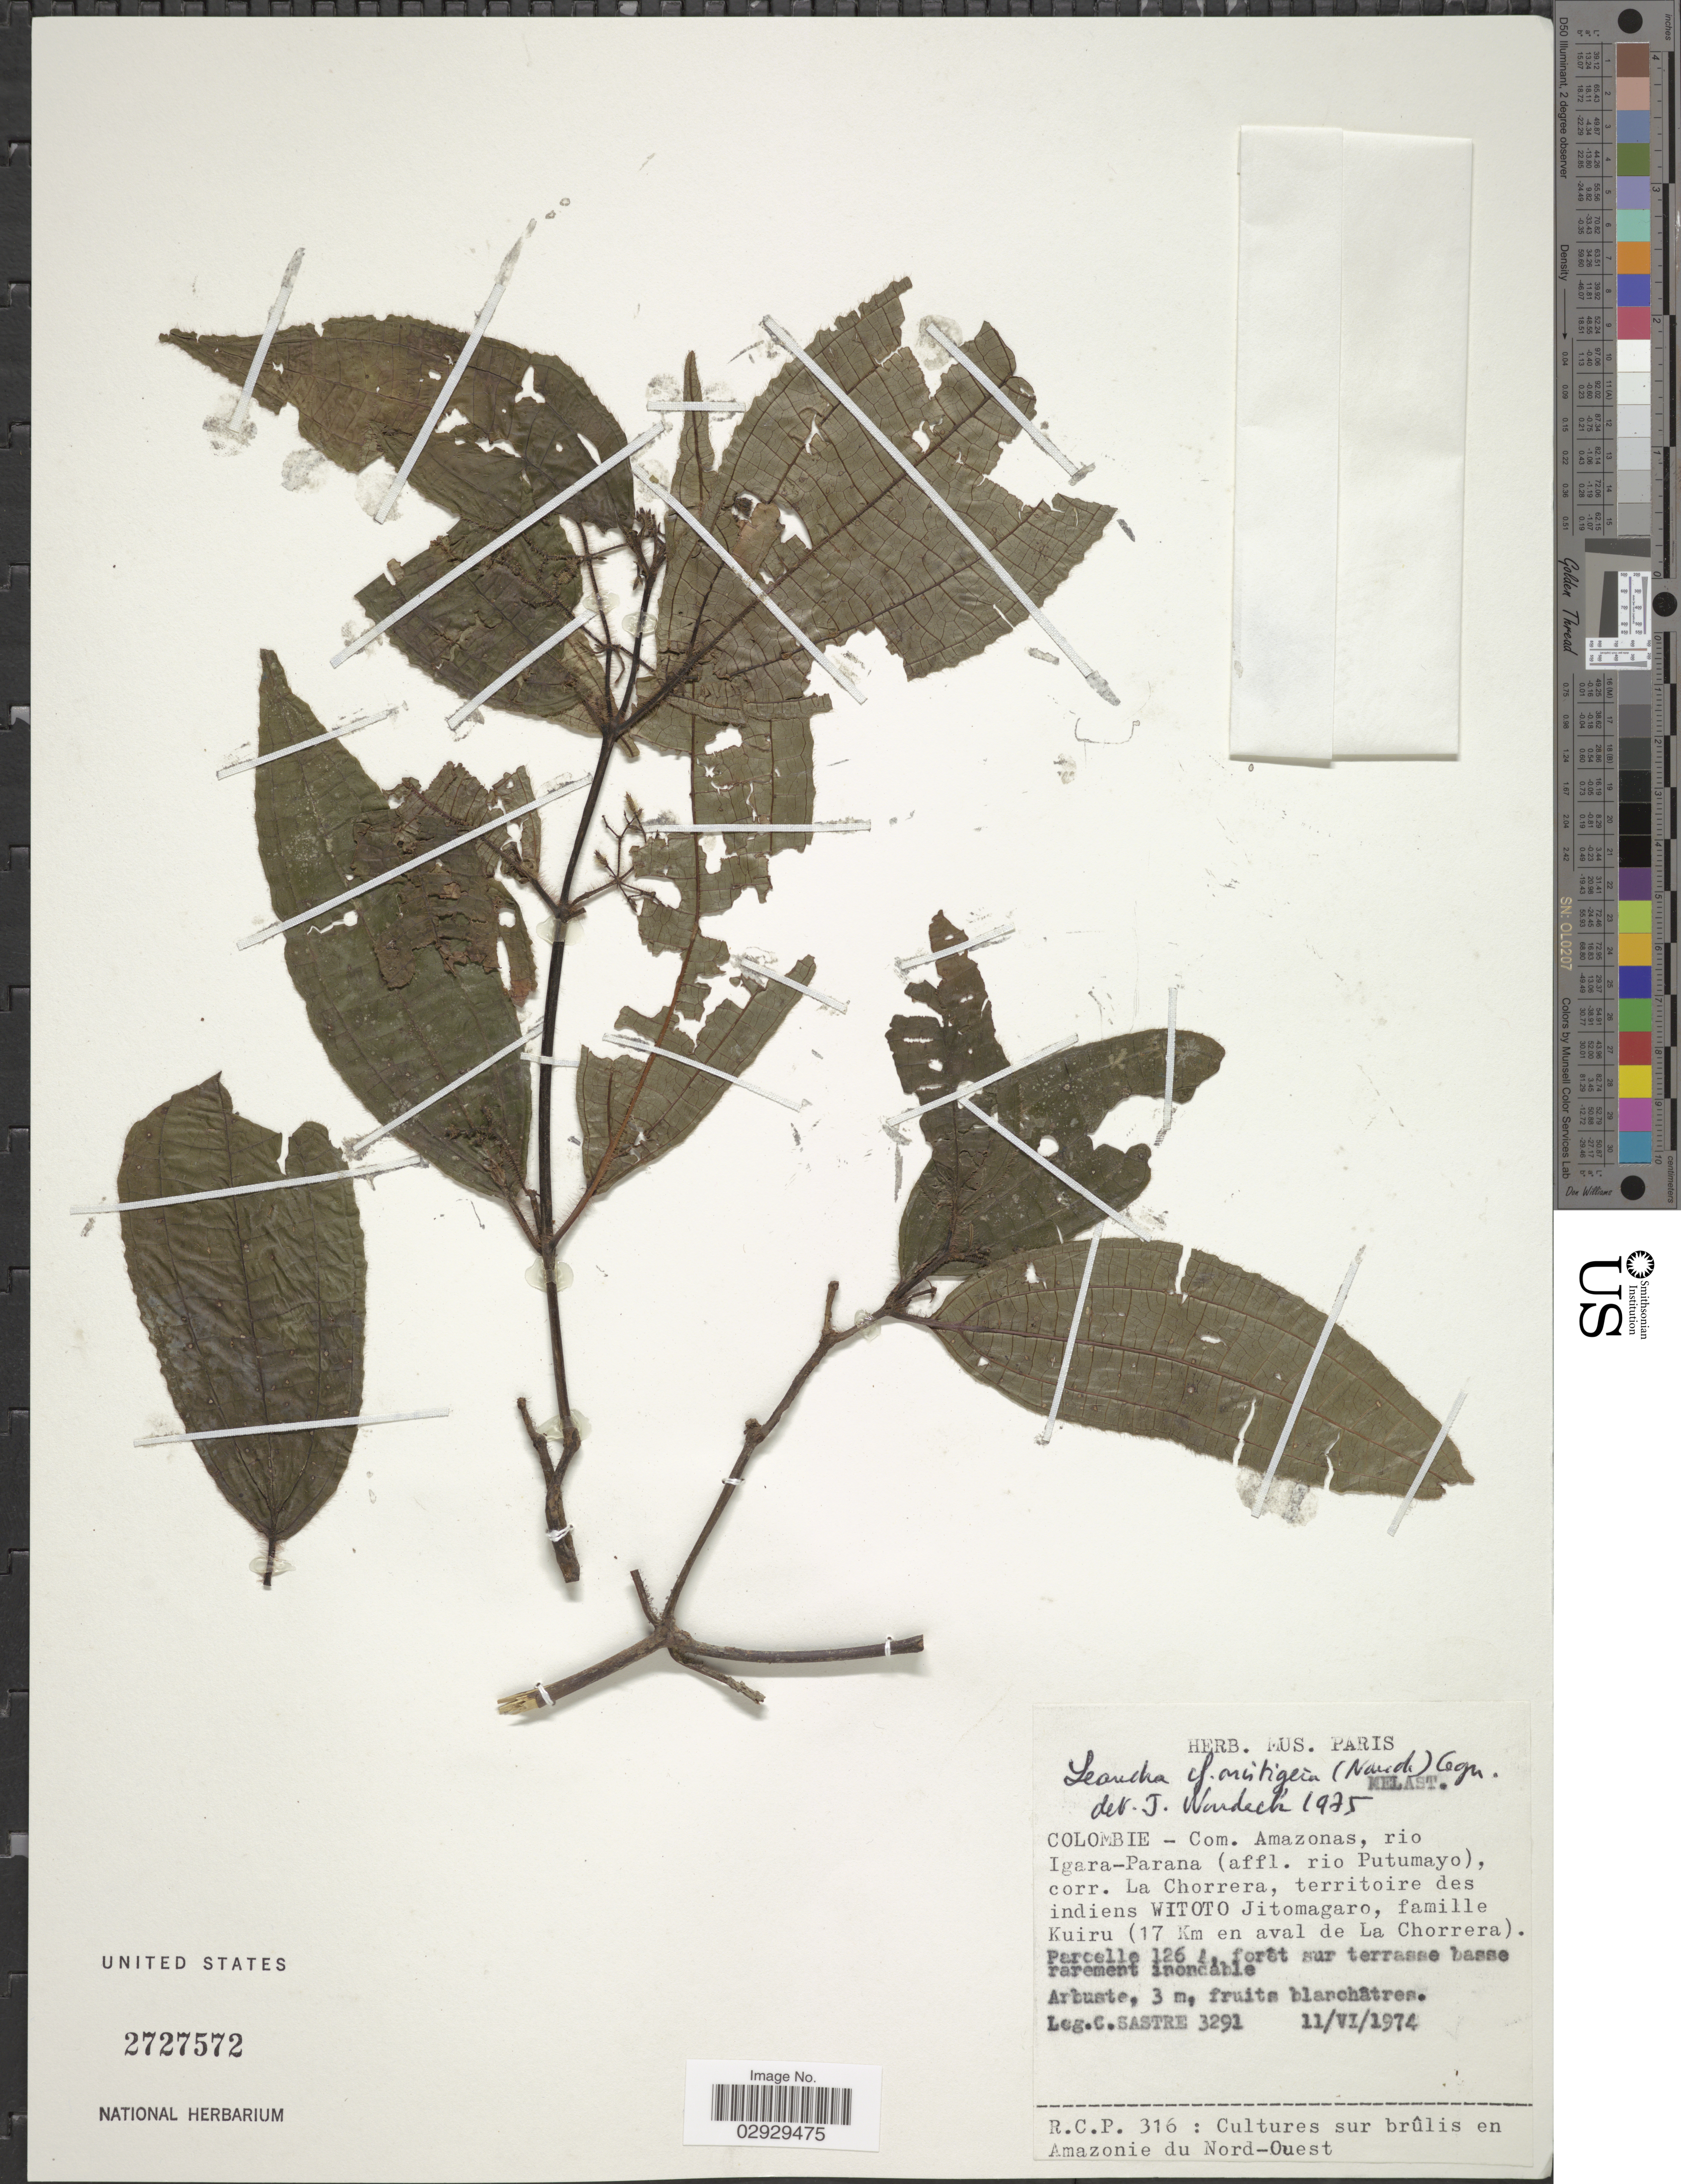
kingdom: Plantae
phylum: Tracheophyta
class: Magnoliopsida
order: Myrtales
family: Melastomataceae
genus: Leandra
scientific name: Leandra aristigera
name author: (Naudin) Cogn.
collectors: C. Sastre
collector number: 3291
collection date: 1974-06-11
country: Colombia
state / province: Amazônas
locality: Com. Amazonas, rio Igara-Parana (affl. rio Putumayo), corr. La Chorrera, territoire des indiens WITOTO Jitomagaro, famille Kuiru (17 Km en aval de La Chorrera). Parcelle 126 A.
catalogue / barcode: US 2727572